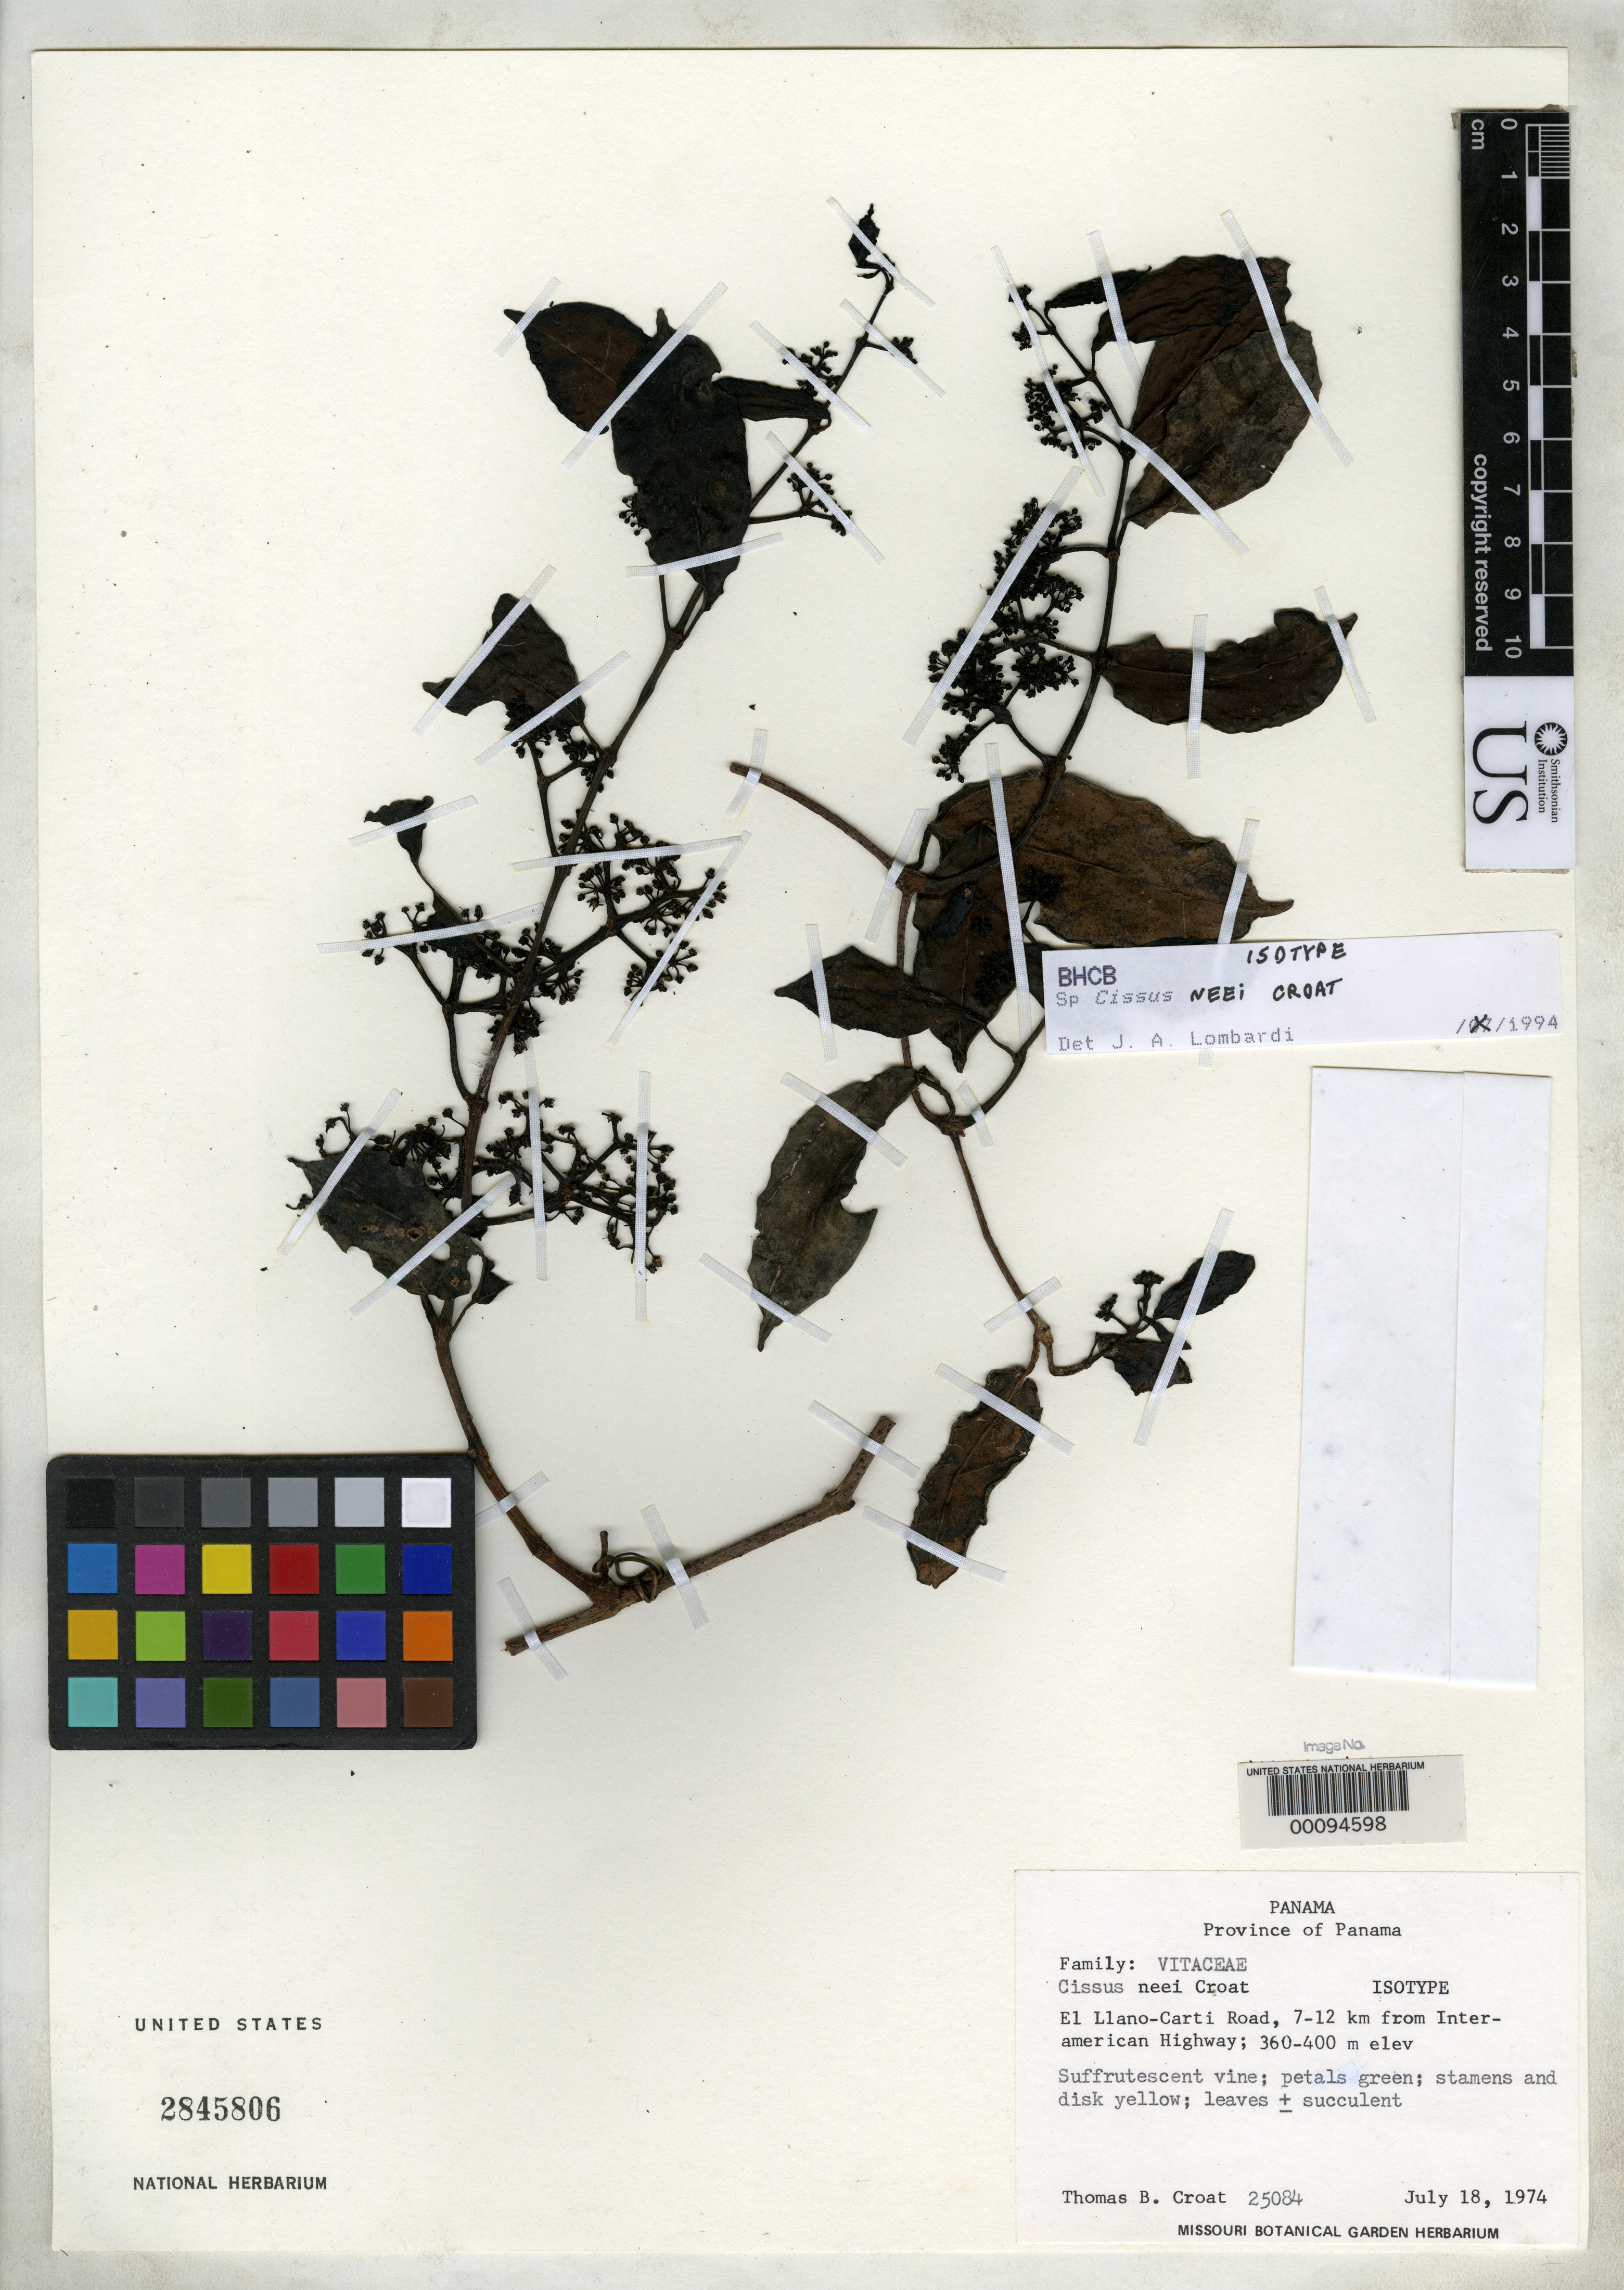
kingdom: Plantae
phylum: Tracheophyta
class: Magnoliopsida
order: Vitales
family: Vitaceae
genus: Cissus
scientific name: Cissus neei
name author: Croat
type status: Isotype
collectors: T. B. Croat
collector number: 25084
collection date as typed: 18 Jul 1974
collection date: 1974-07-18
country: Panama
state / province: Panamá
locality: El Llano-Carti Highway, 7-12 km from Interamerican Highway.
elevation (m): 360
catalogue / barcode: US 2845806